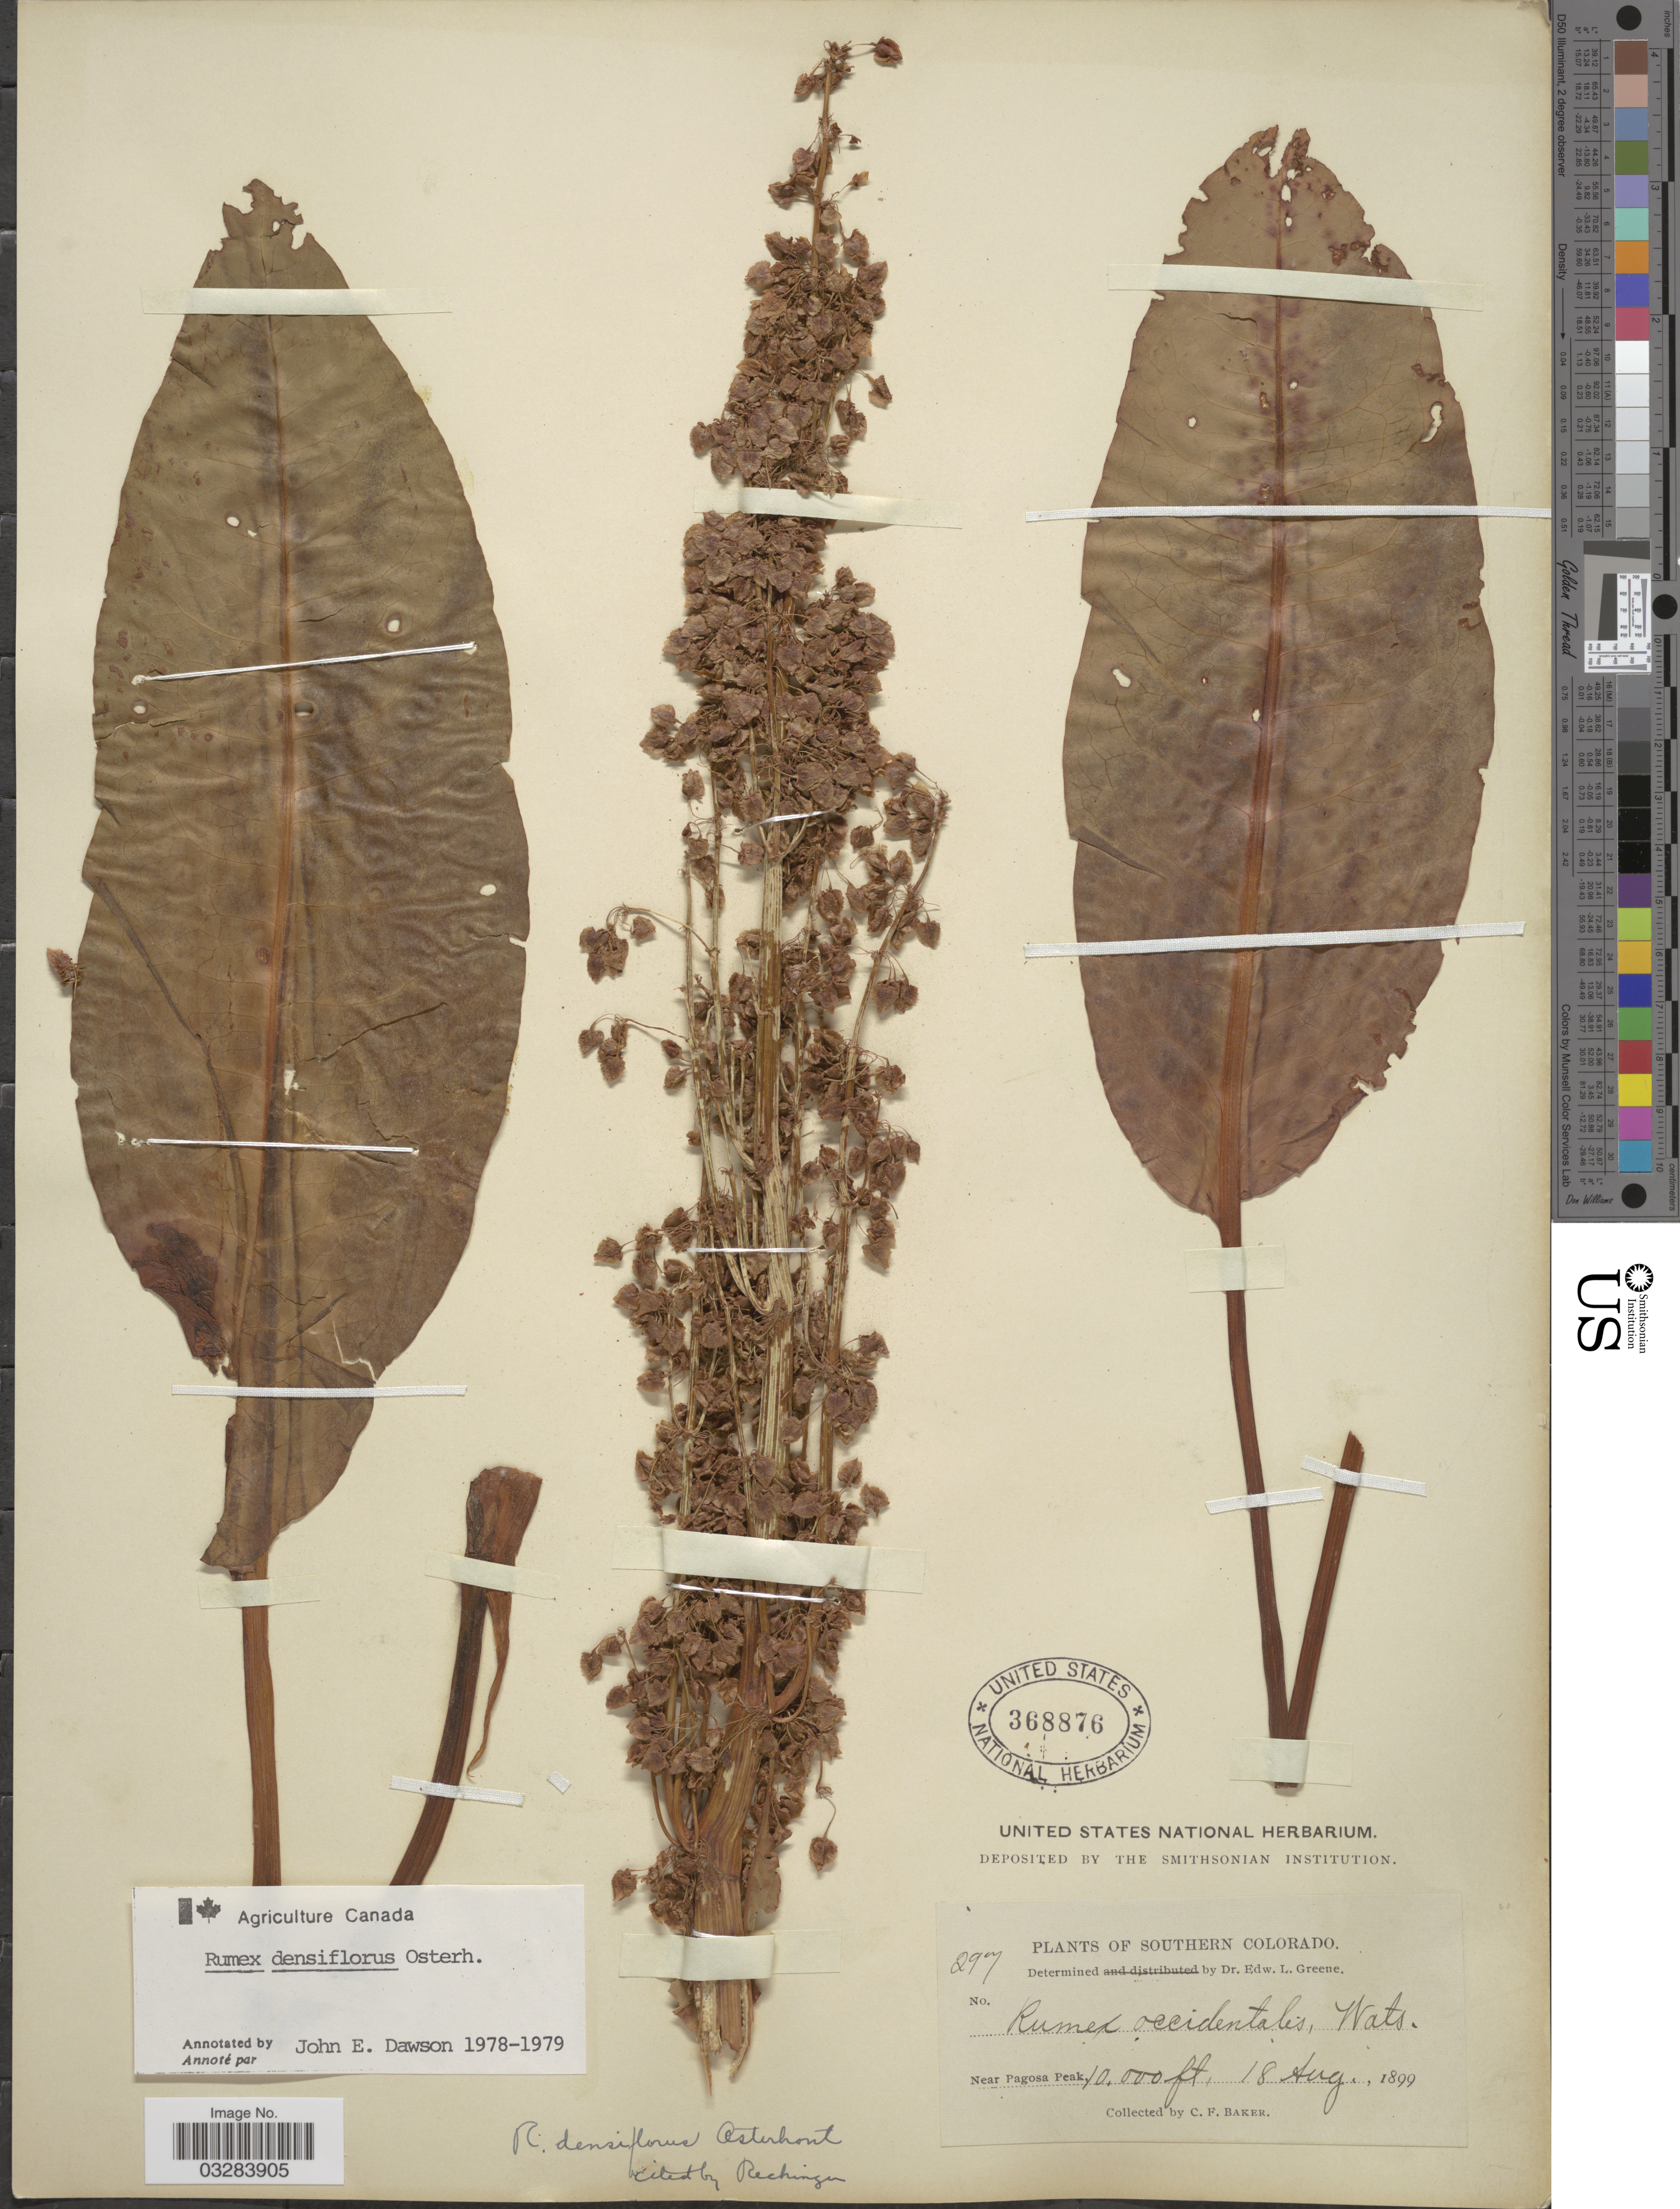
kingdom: Plantae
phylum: Tracheophyta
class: Magnoliopsida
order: Caryophyllales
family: Polygonaceae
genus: Rumex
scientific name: Rumex densiflorus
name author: Osterh.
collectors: C. F. Baker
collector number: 297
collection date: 1899-08-18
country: United States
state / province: Colorado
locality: Southern Colorado. Near Pagosa Peak.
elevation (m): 3048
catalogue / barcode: US 368876